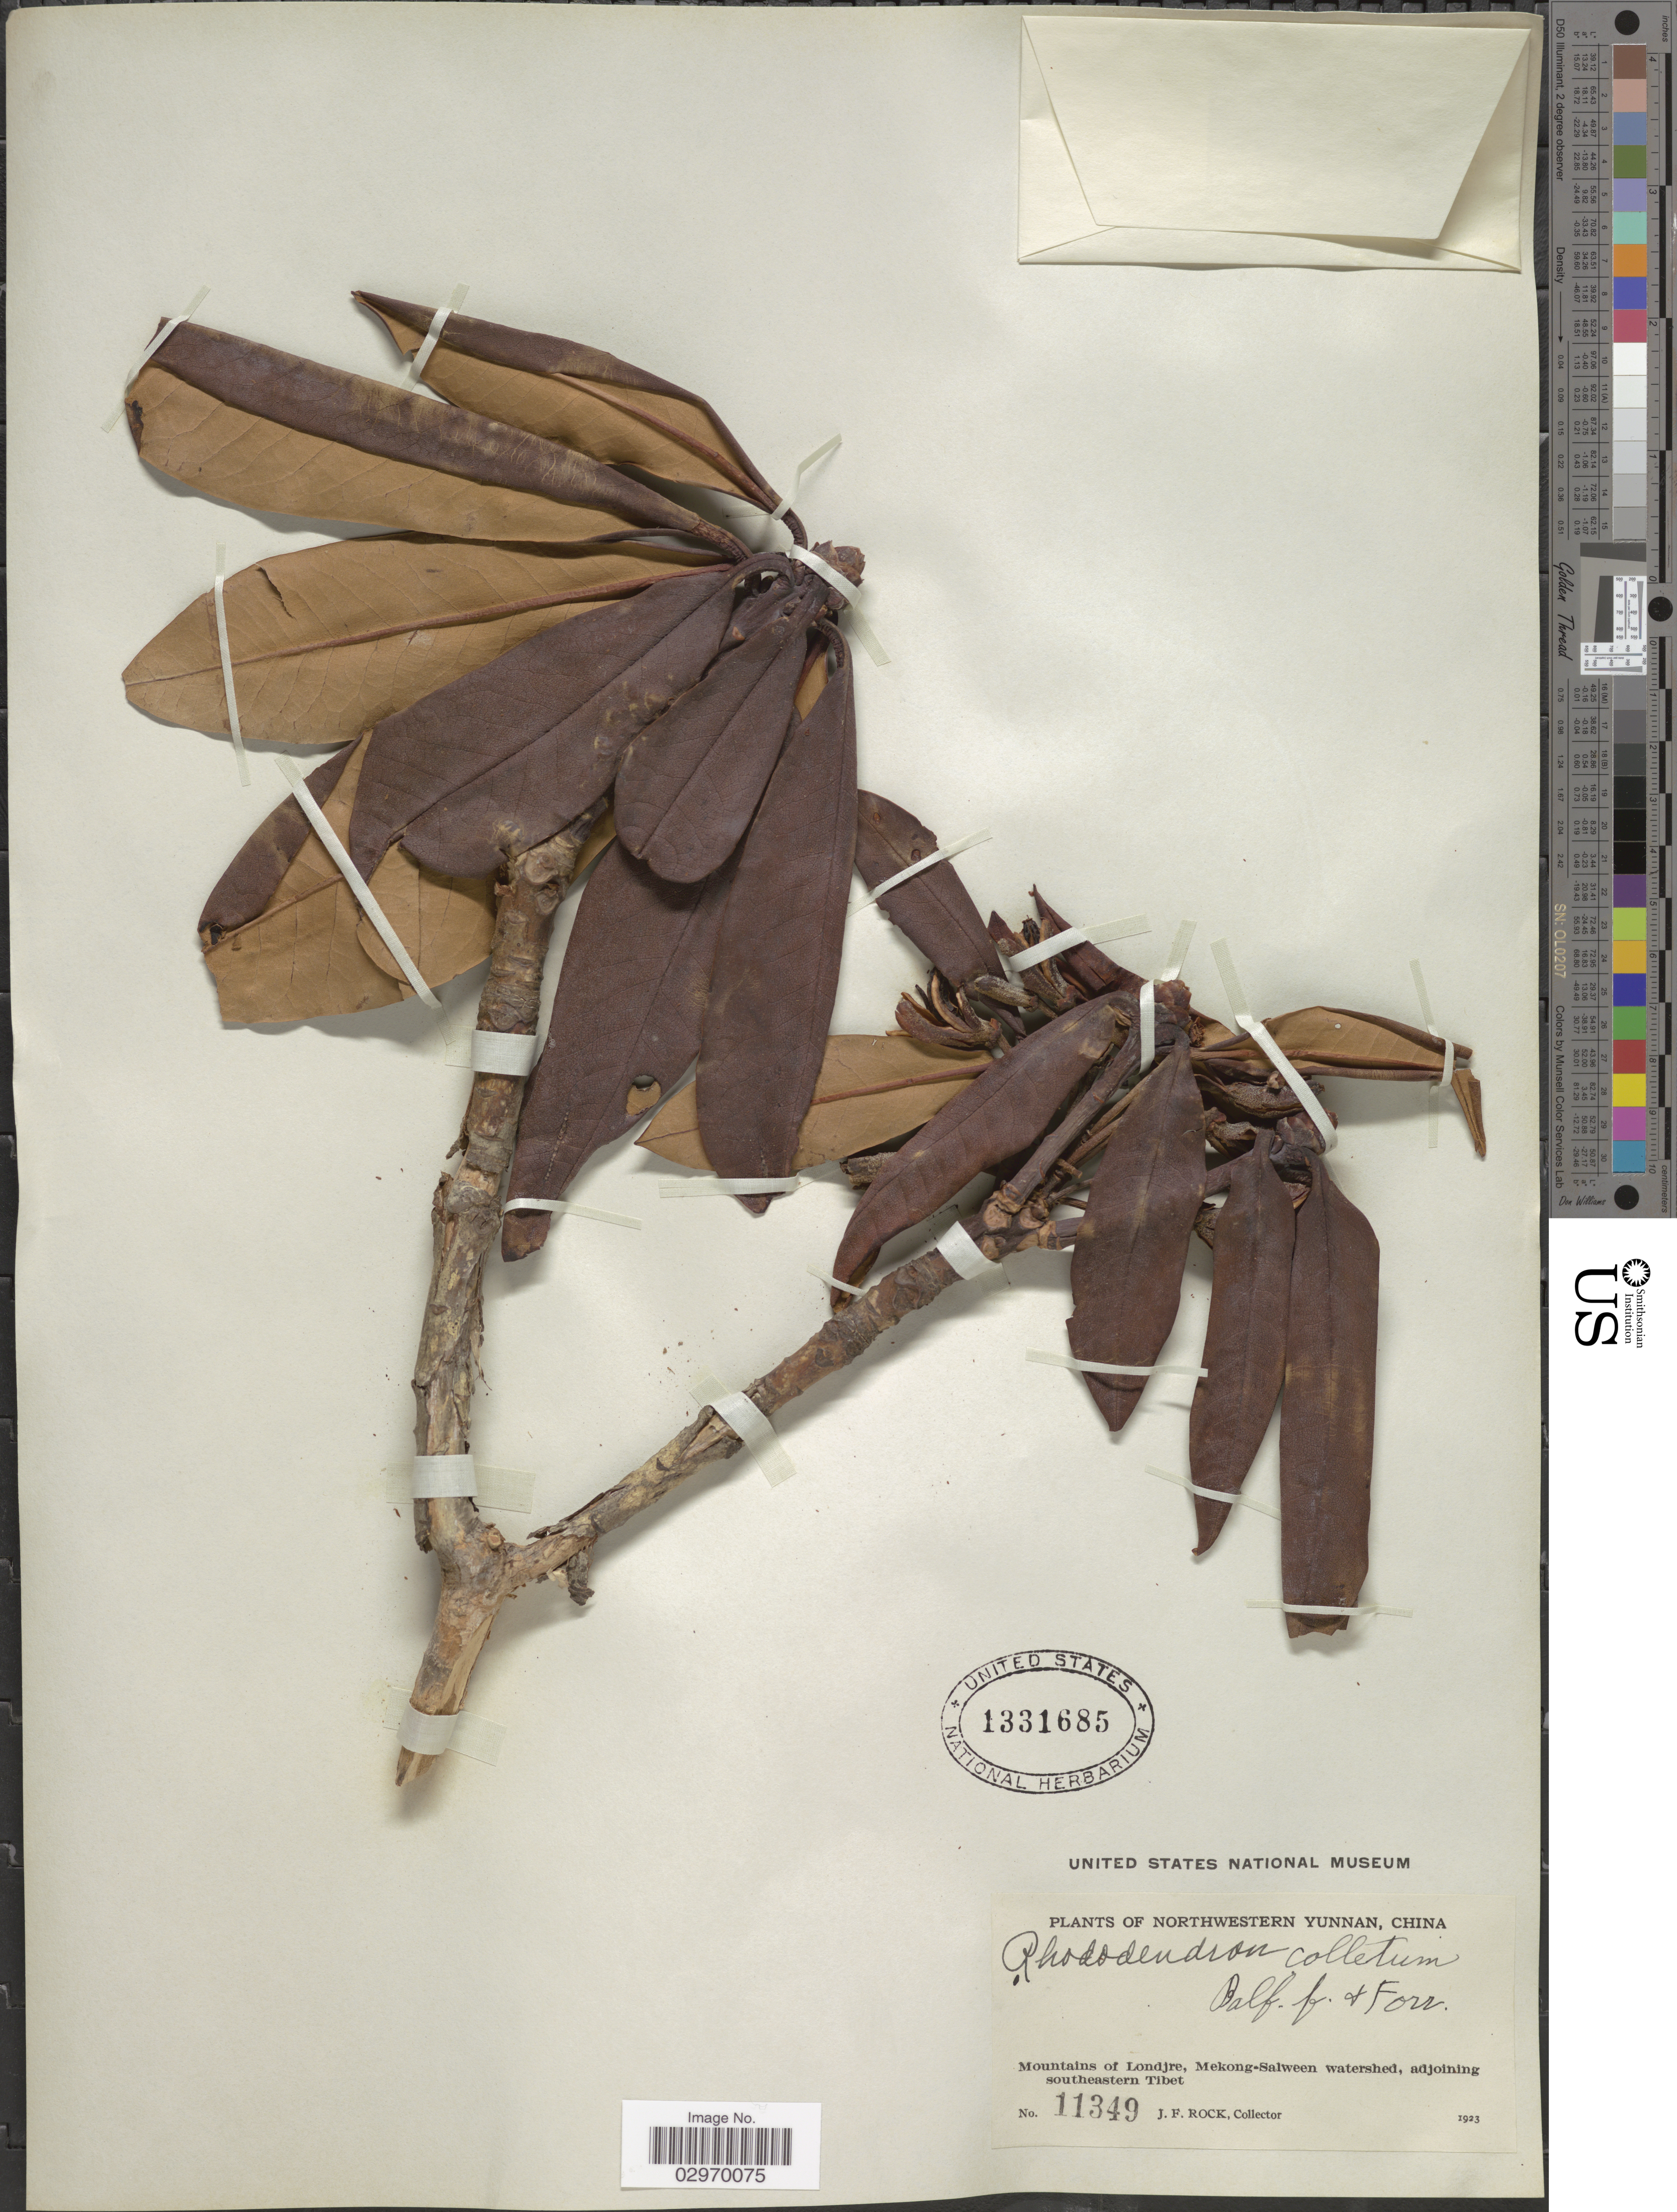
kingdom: Plantae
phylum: Tracheophyta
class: Magnoliopsida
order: Ericales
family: Ericaceae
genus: Rhododendron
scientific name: Rhododendron colletum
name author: Balf. f. & Forrest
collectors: J. Rock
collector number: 11349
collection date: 1923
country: China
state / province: Yunnan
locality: Northwestern Yunnan. Mountains of Londjre, Mekong-Salween watershed, adjoining southeastern Tibet.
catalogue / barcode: US 1331685